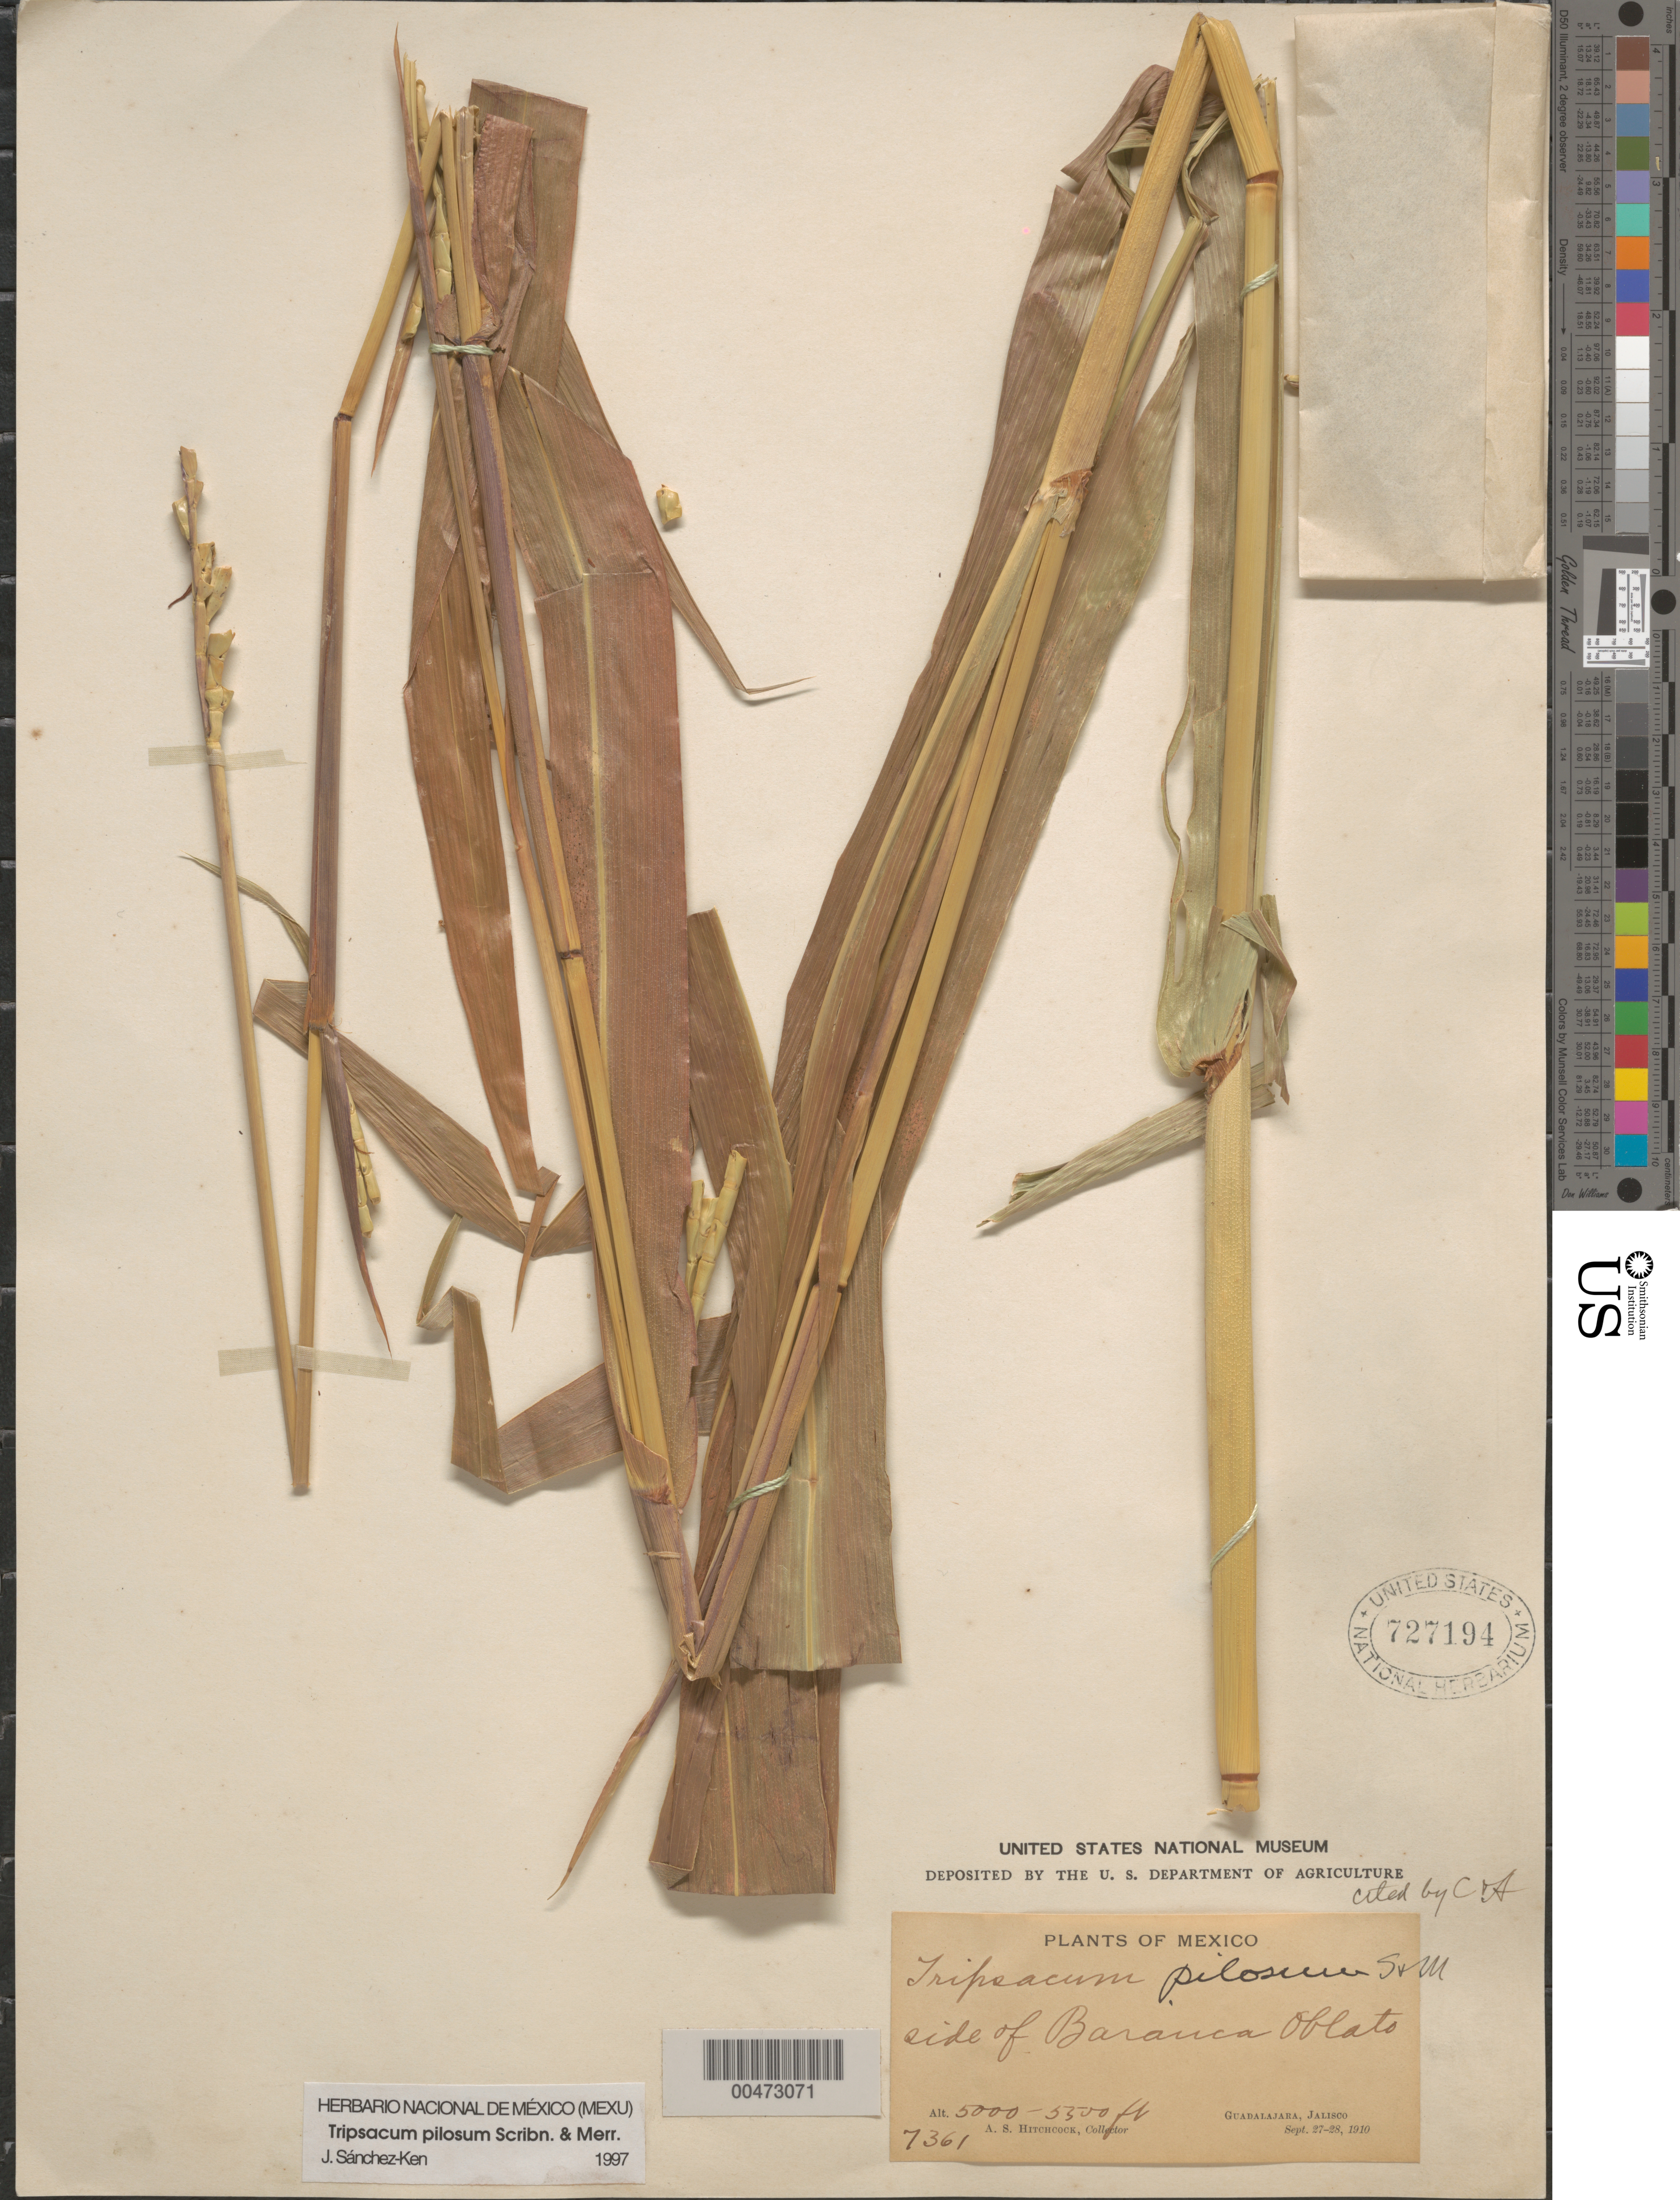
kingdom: Plantae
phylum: Tracheophyta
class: Liliopsida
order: Poales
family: Poaceae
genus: Tripsacum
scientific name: Tripsacum pilosum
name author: Scribn. & Merr.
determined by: Sánchez-Ken, J. G.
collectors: A. S. Hitchcock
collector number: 7361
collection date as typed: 27 Sep 1910 to 28 Sep 1910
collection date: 1910-09-27/1910-09-28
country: Mexico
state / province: Jalisco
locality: Side of Baranca Oblato, Guadalajara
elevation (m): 1524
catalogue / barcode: US 727194